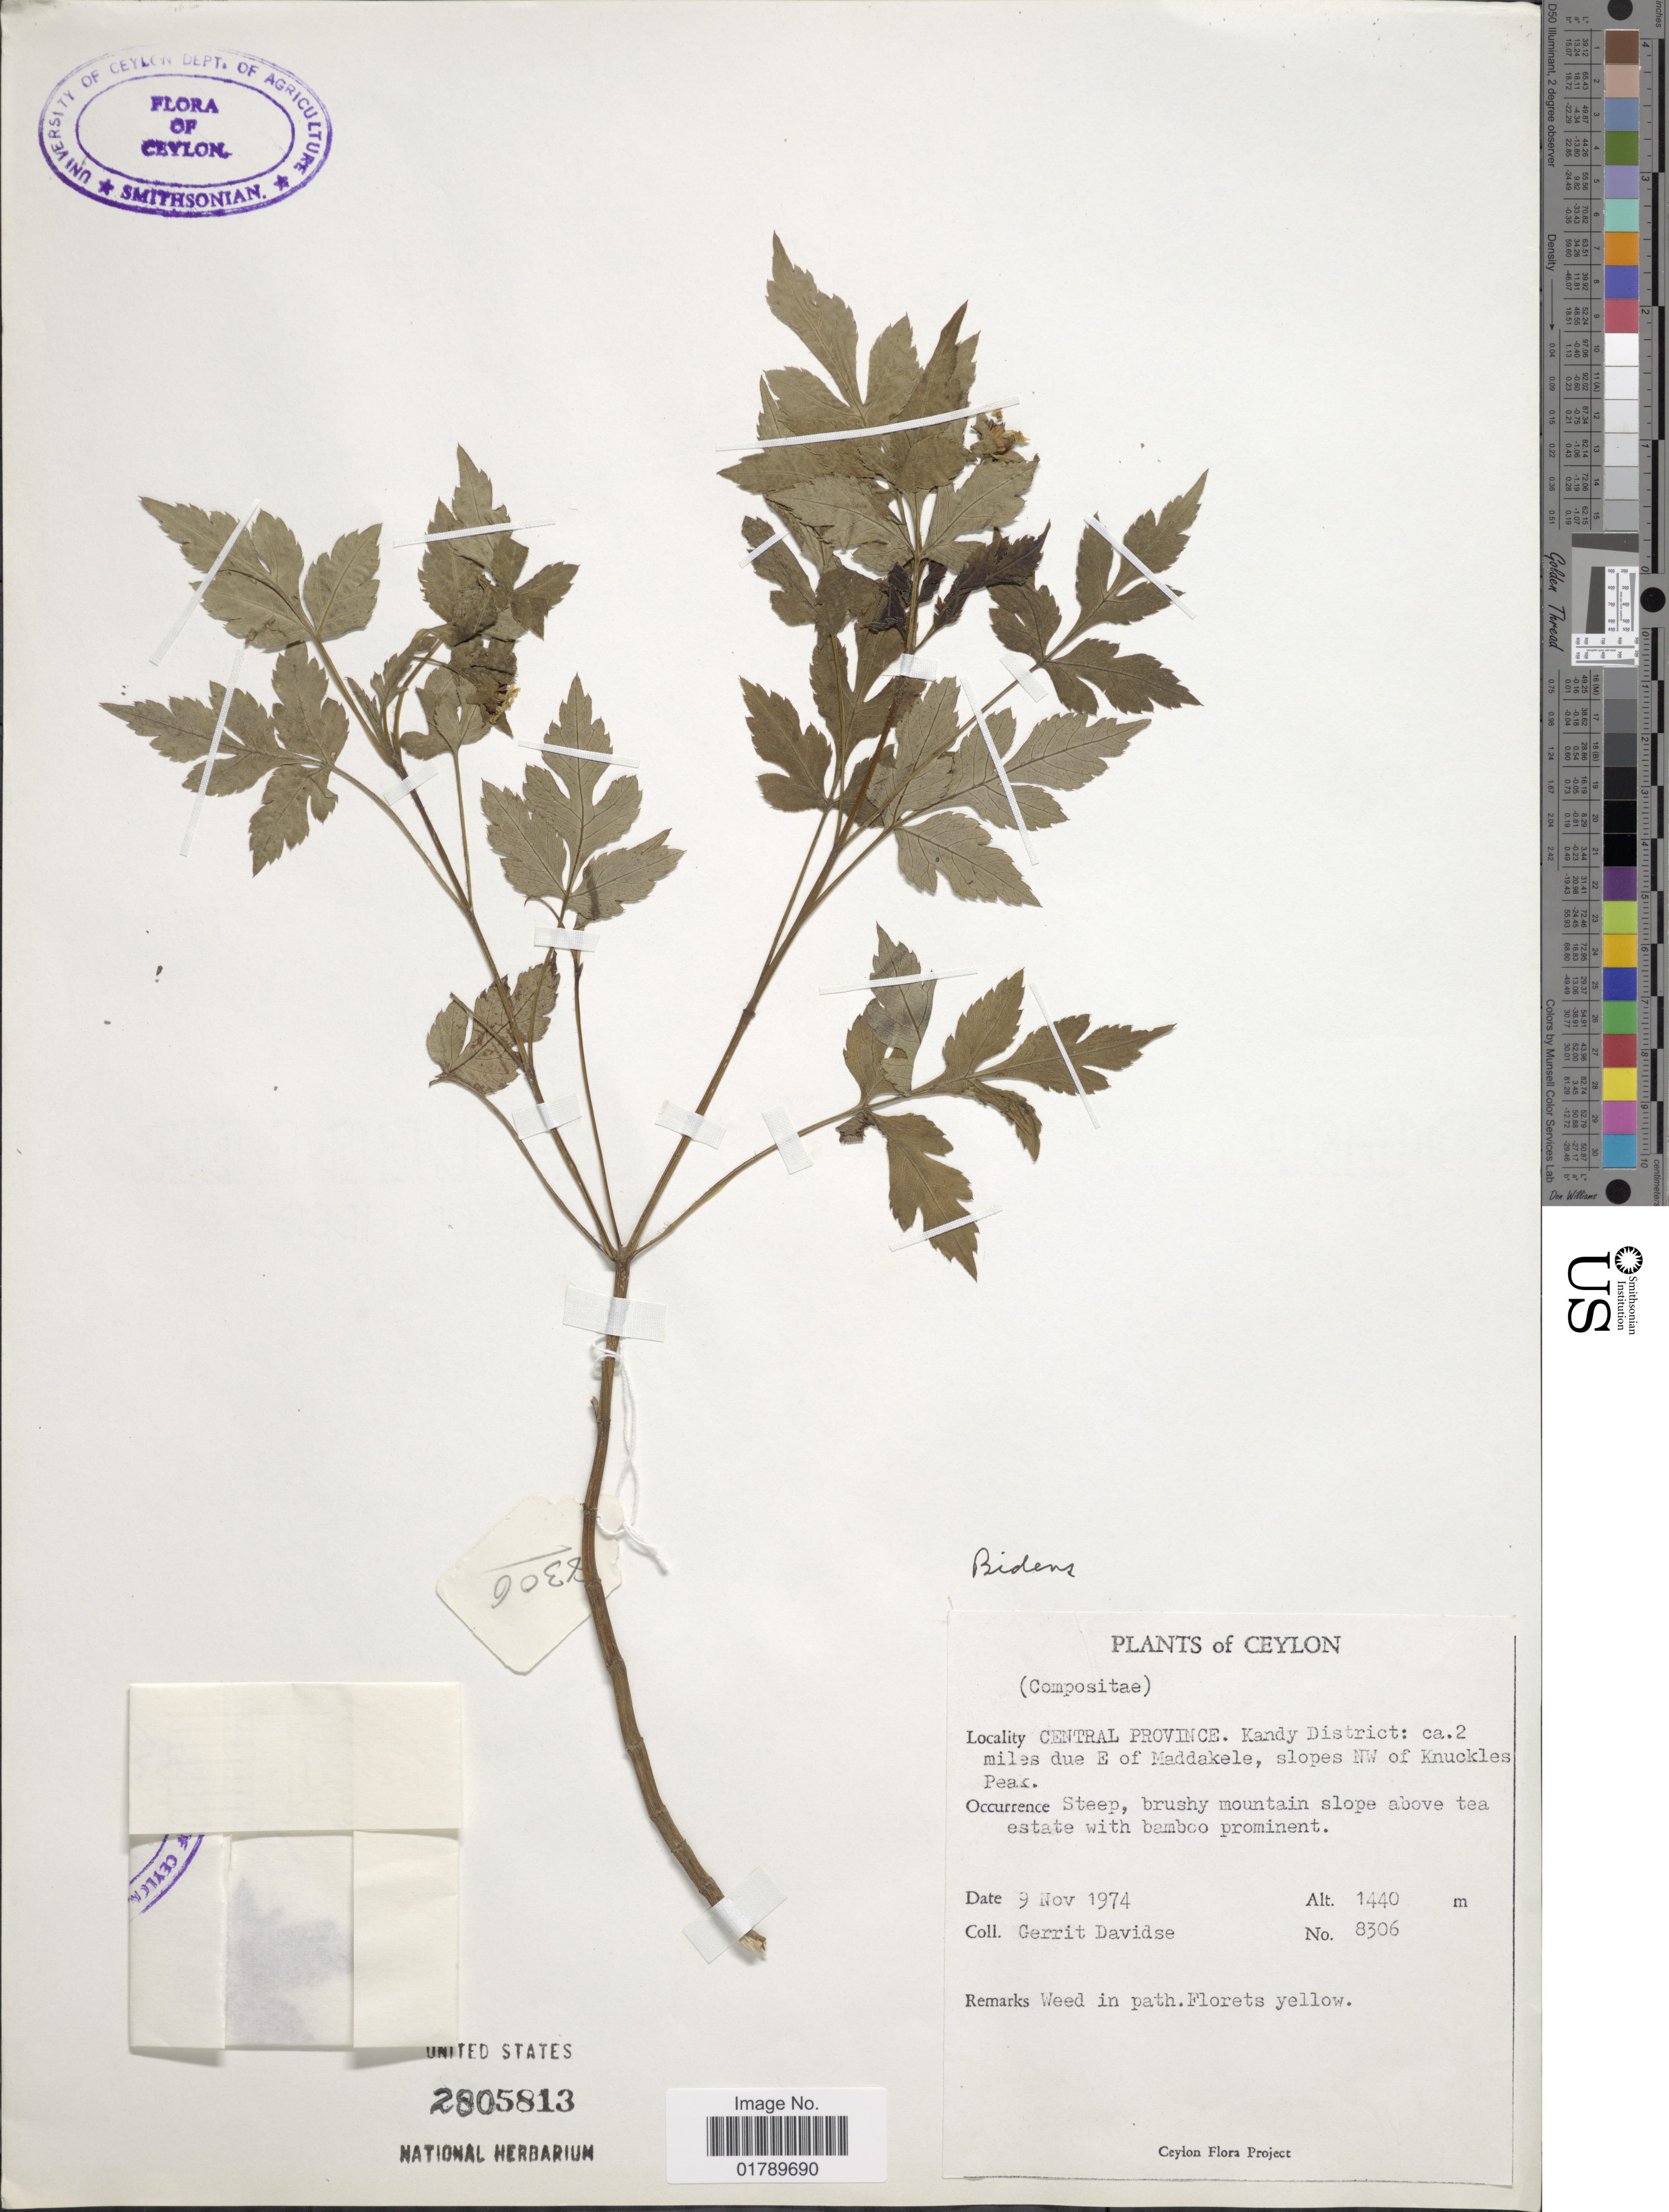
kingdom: Plantae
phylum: Tracheophyta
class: Magnoliopsida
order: Asterales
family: Asteraceae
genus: Bidens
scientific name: Bidens sp.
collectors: G. Davidse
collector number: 8306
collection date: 1974-11-09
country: Sri Lanka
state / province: Central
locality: Ceylon, Central Province. Kandy District: ca. 2 miles due E of Maddakele, slopes NW of Knuckles Peak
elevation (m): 1440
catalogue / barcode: US 2805813